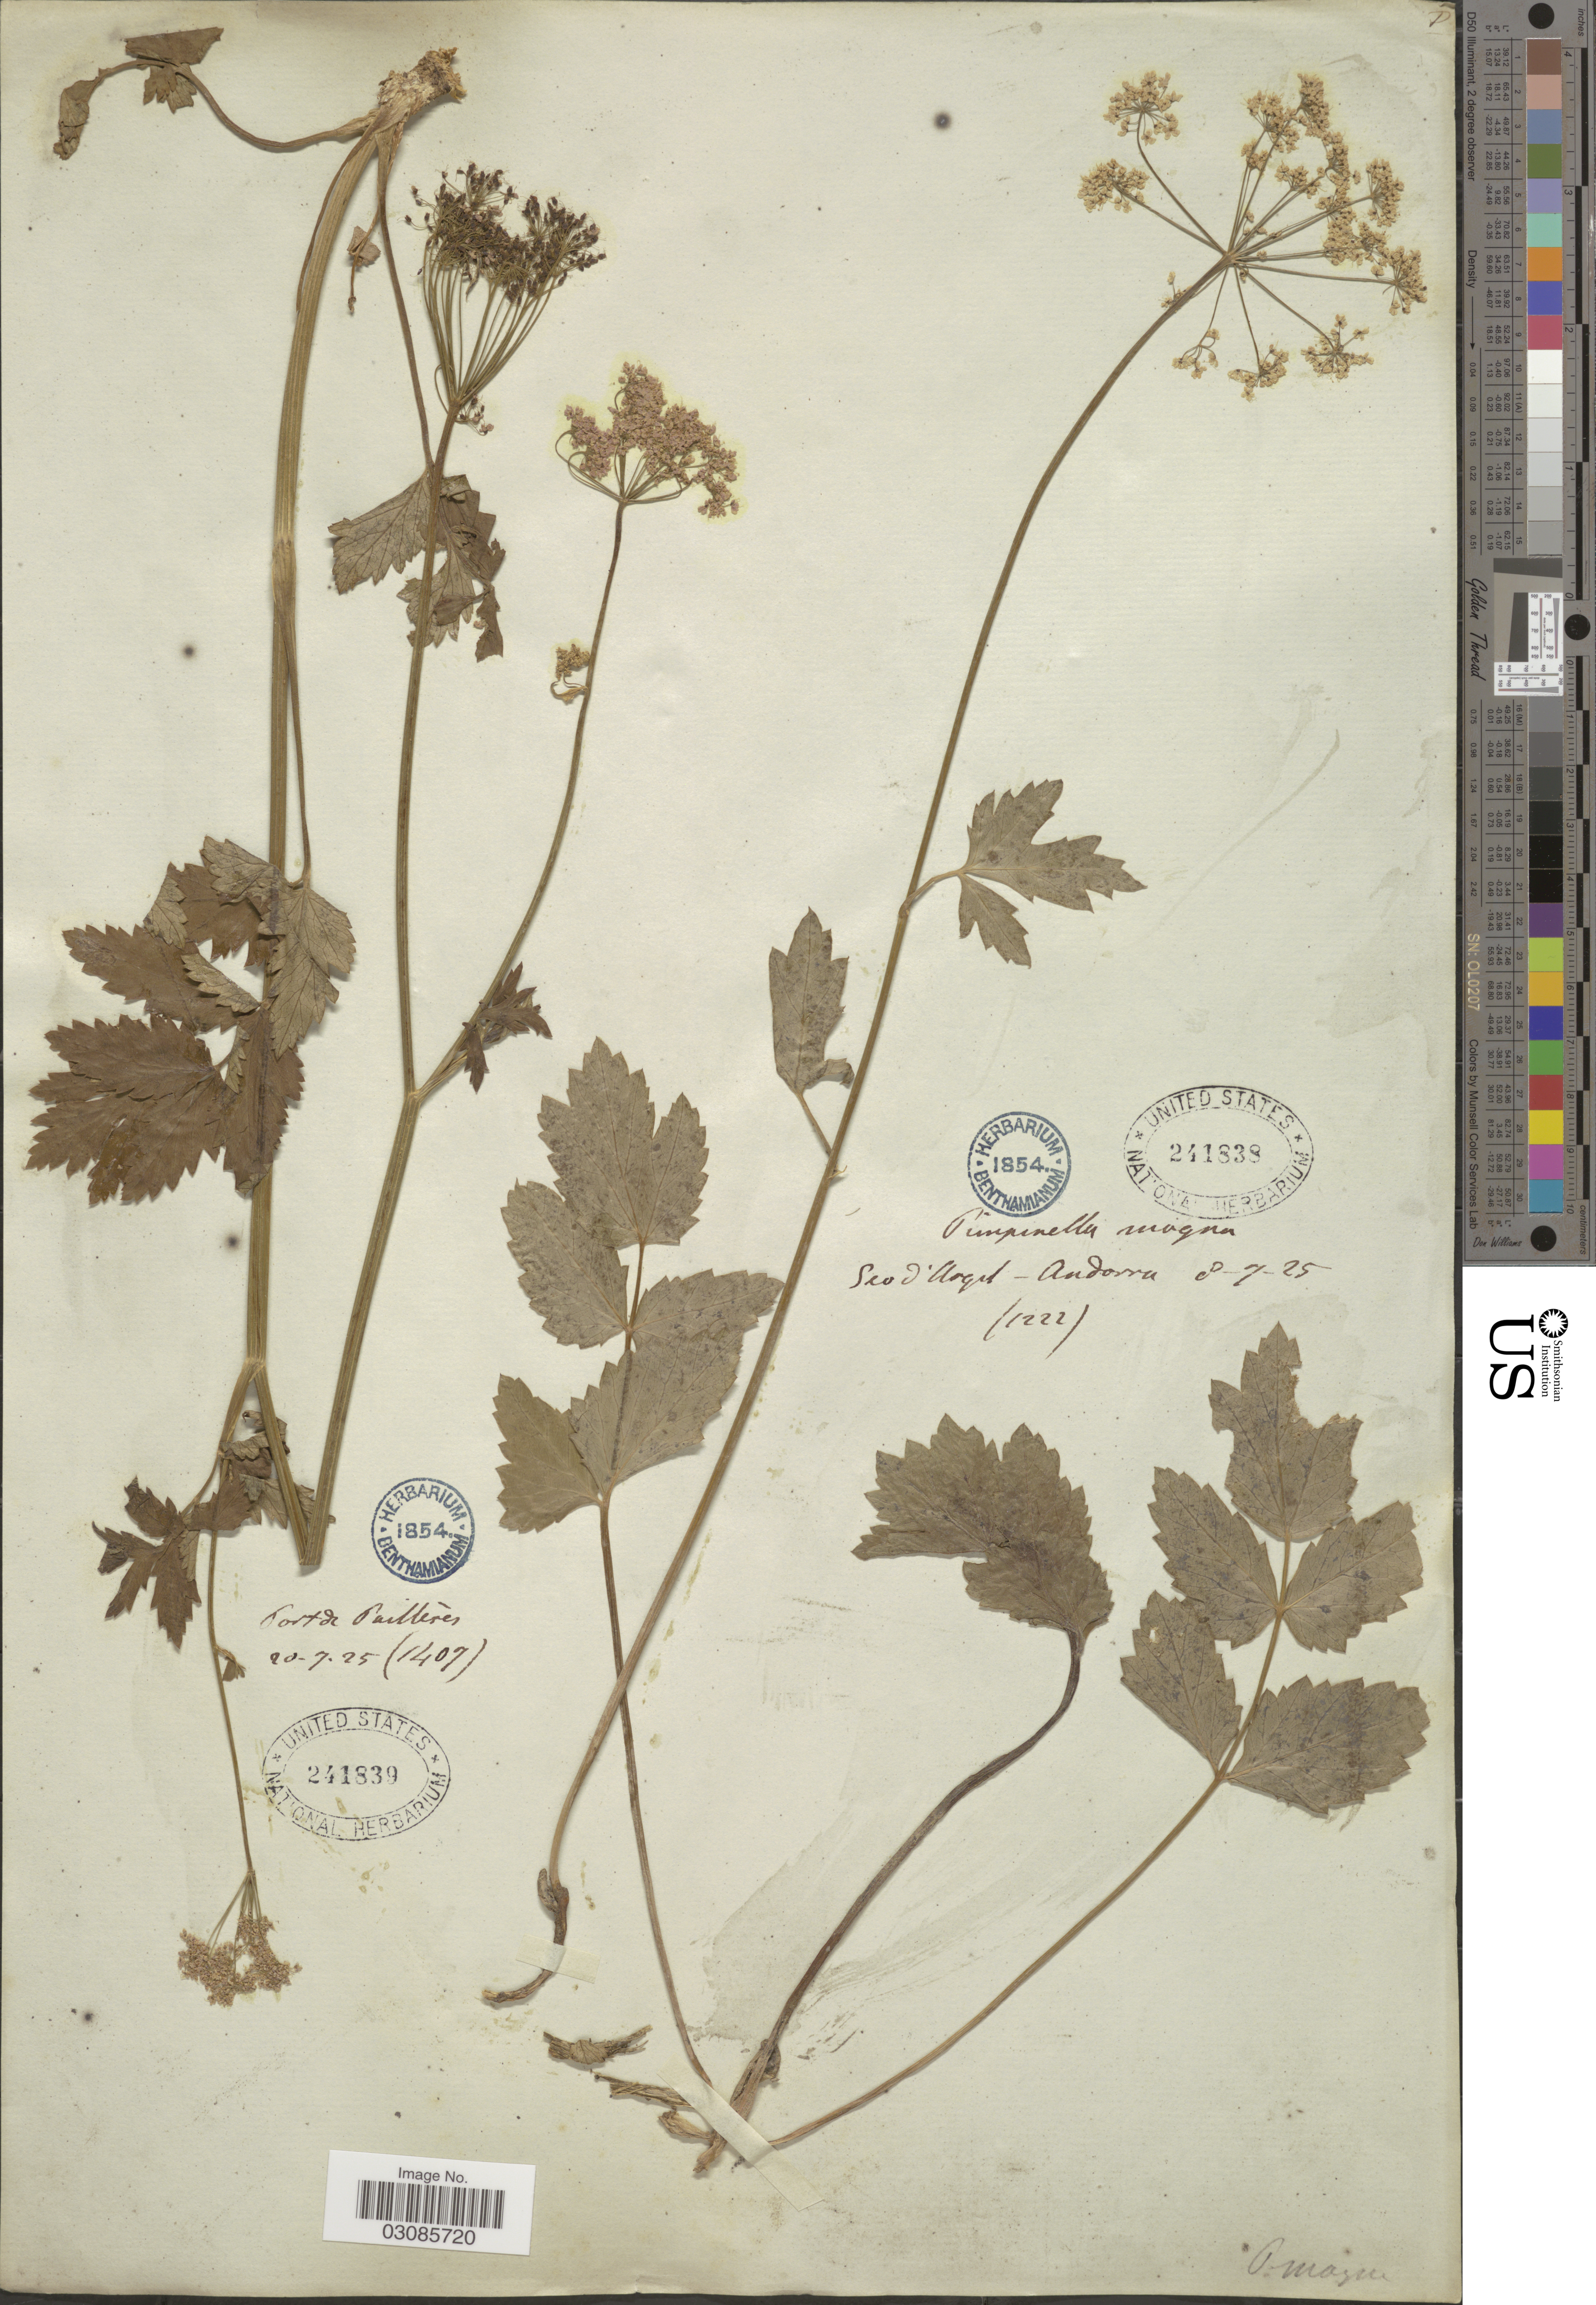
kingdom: Plantae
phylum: Tracheophyta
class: Magnoliopsida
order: Apiales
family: Apiaceae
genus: Pimpinella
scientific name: Pimpinella magna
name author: L.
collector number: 1407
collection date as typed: Transcribed d/m/y: 20/7/25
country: France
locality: Port de Paillerès.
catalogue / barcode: US 241839-2